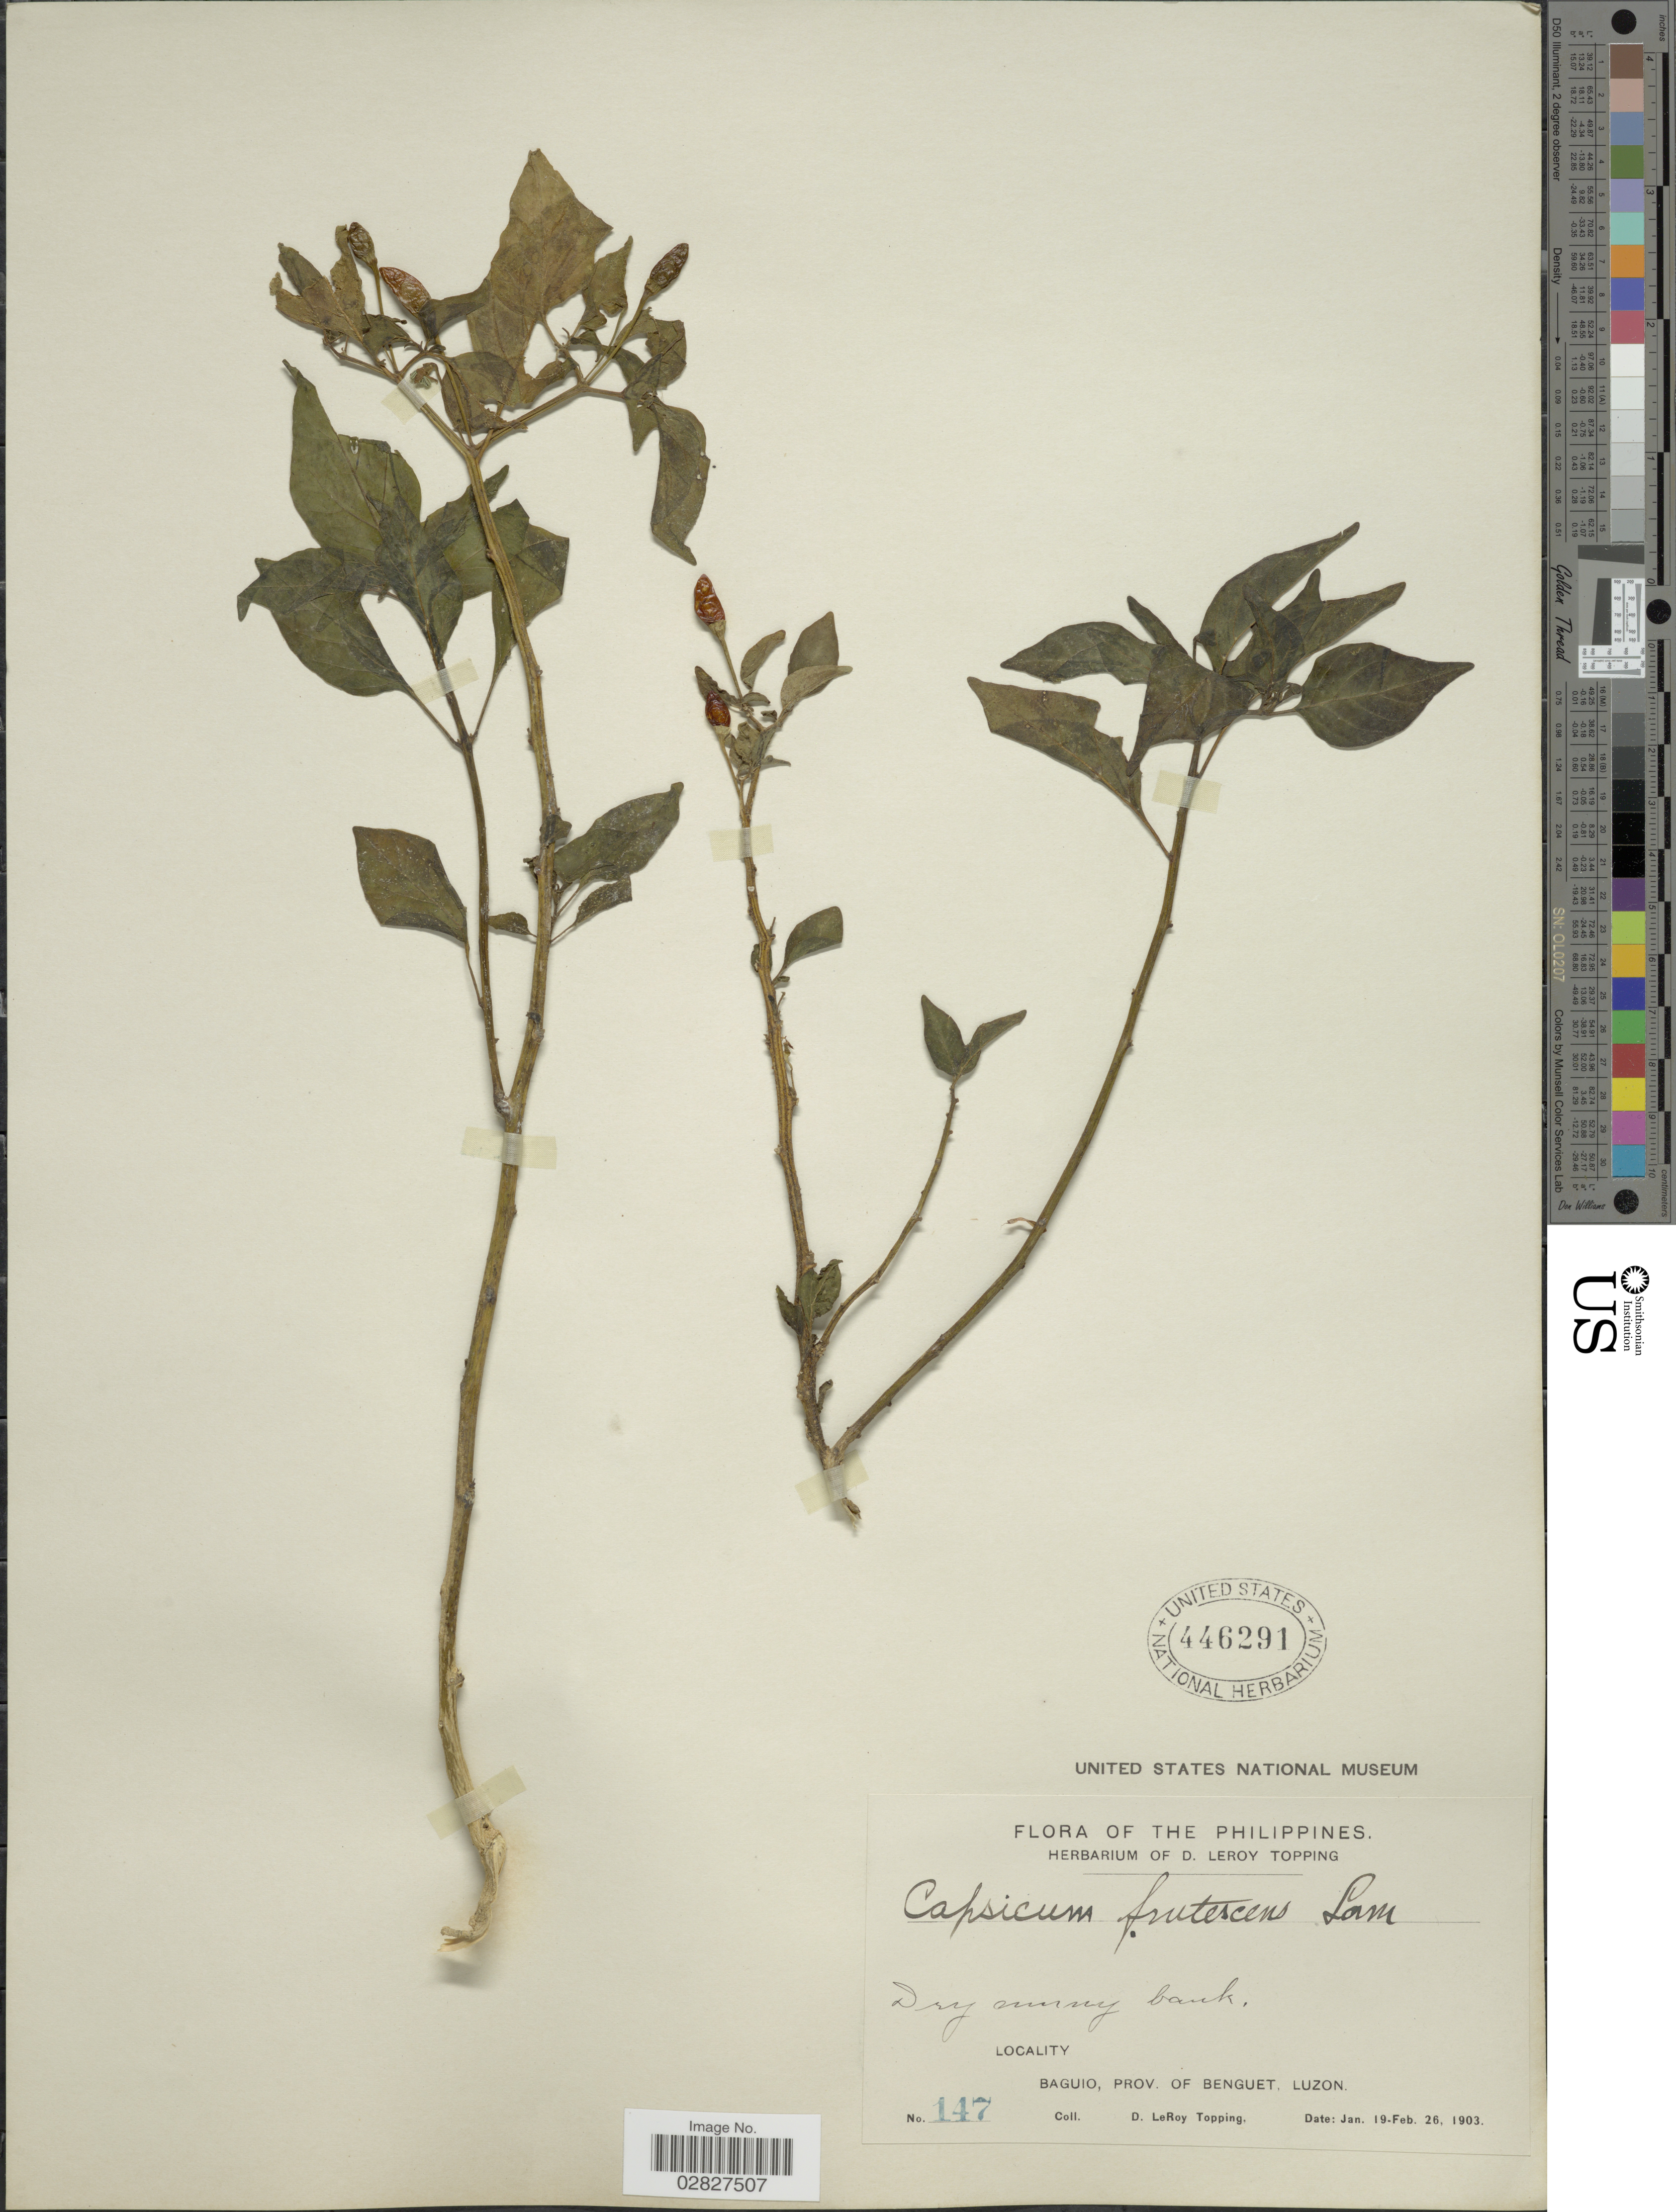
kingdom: Plantae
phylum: Tracheophyta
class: Magnoliopsida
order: Solanales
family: Solanaceae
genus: Capsicum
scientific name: Capsicum frutescens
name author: L.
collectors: D. L. Topping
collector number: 147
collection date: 1903-01-19/1903-02-26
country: Philippines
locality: Baguio, Prov. of Benguet. Luzon.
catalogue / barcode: US 446291